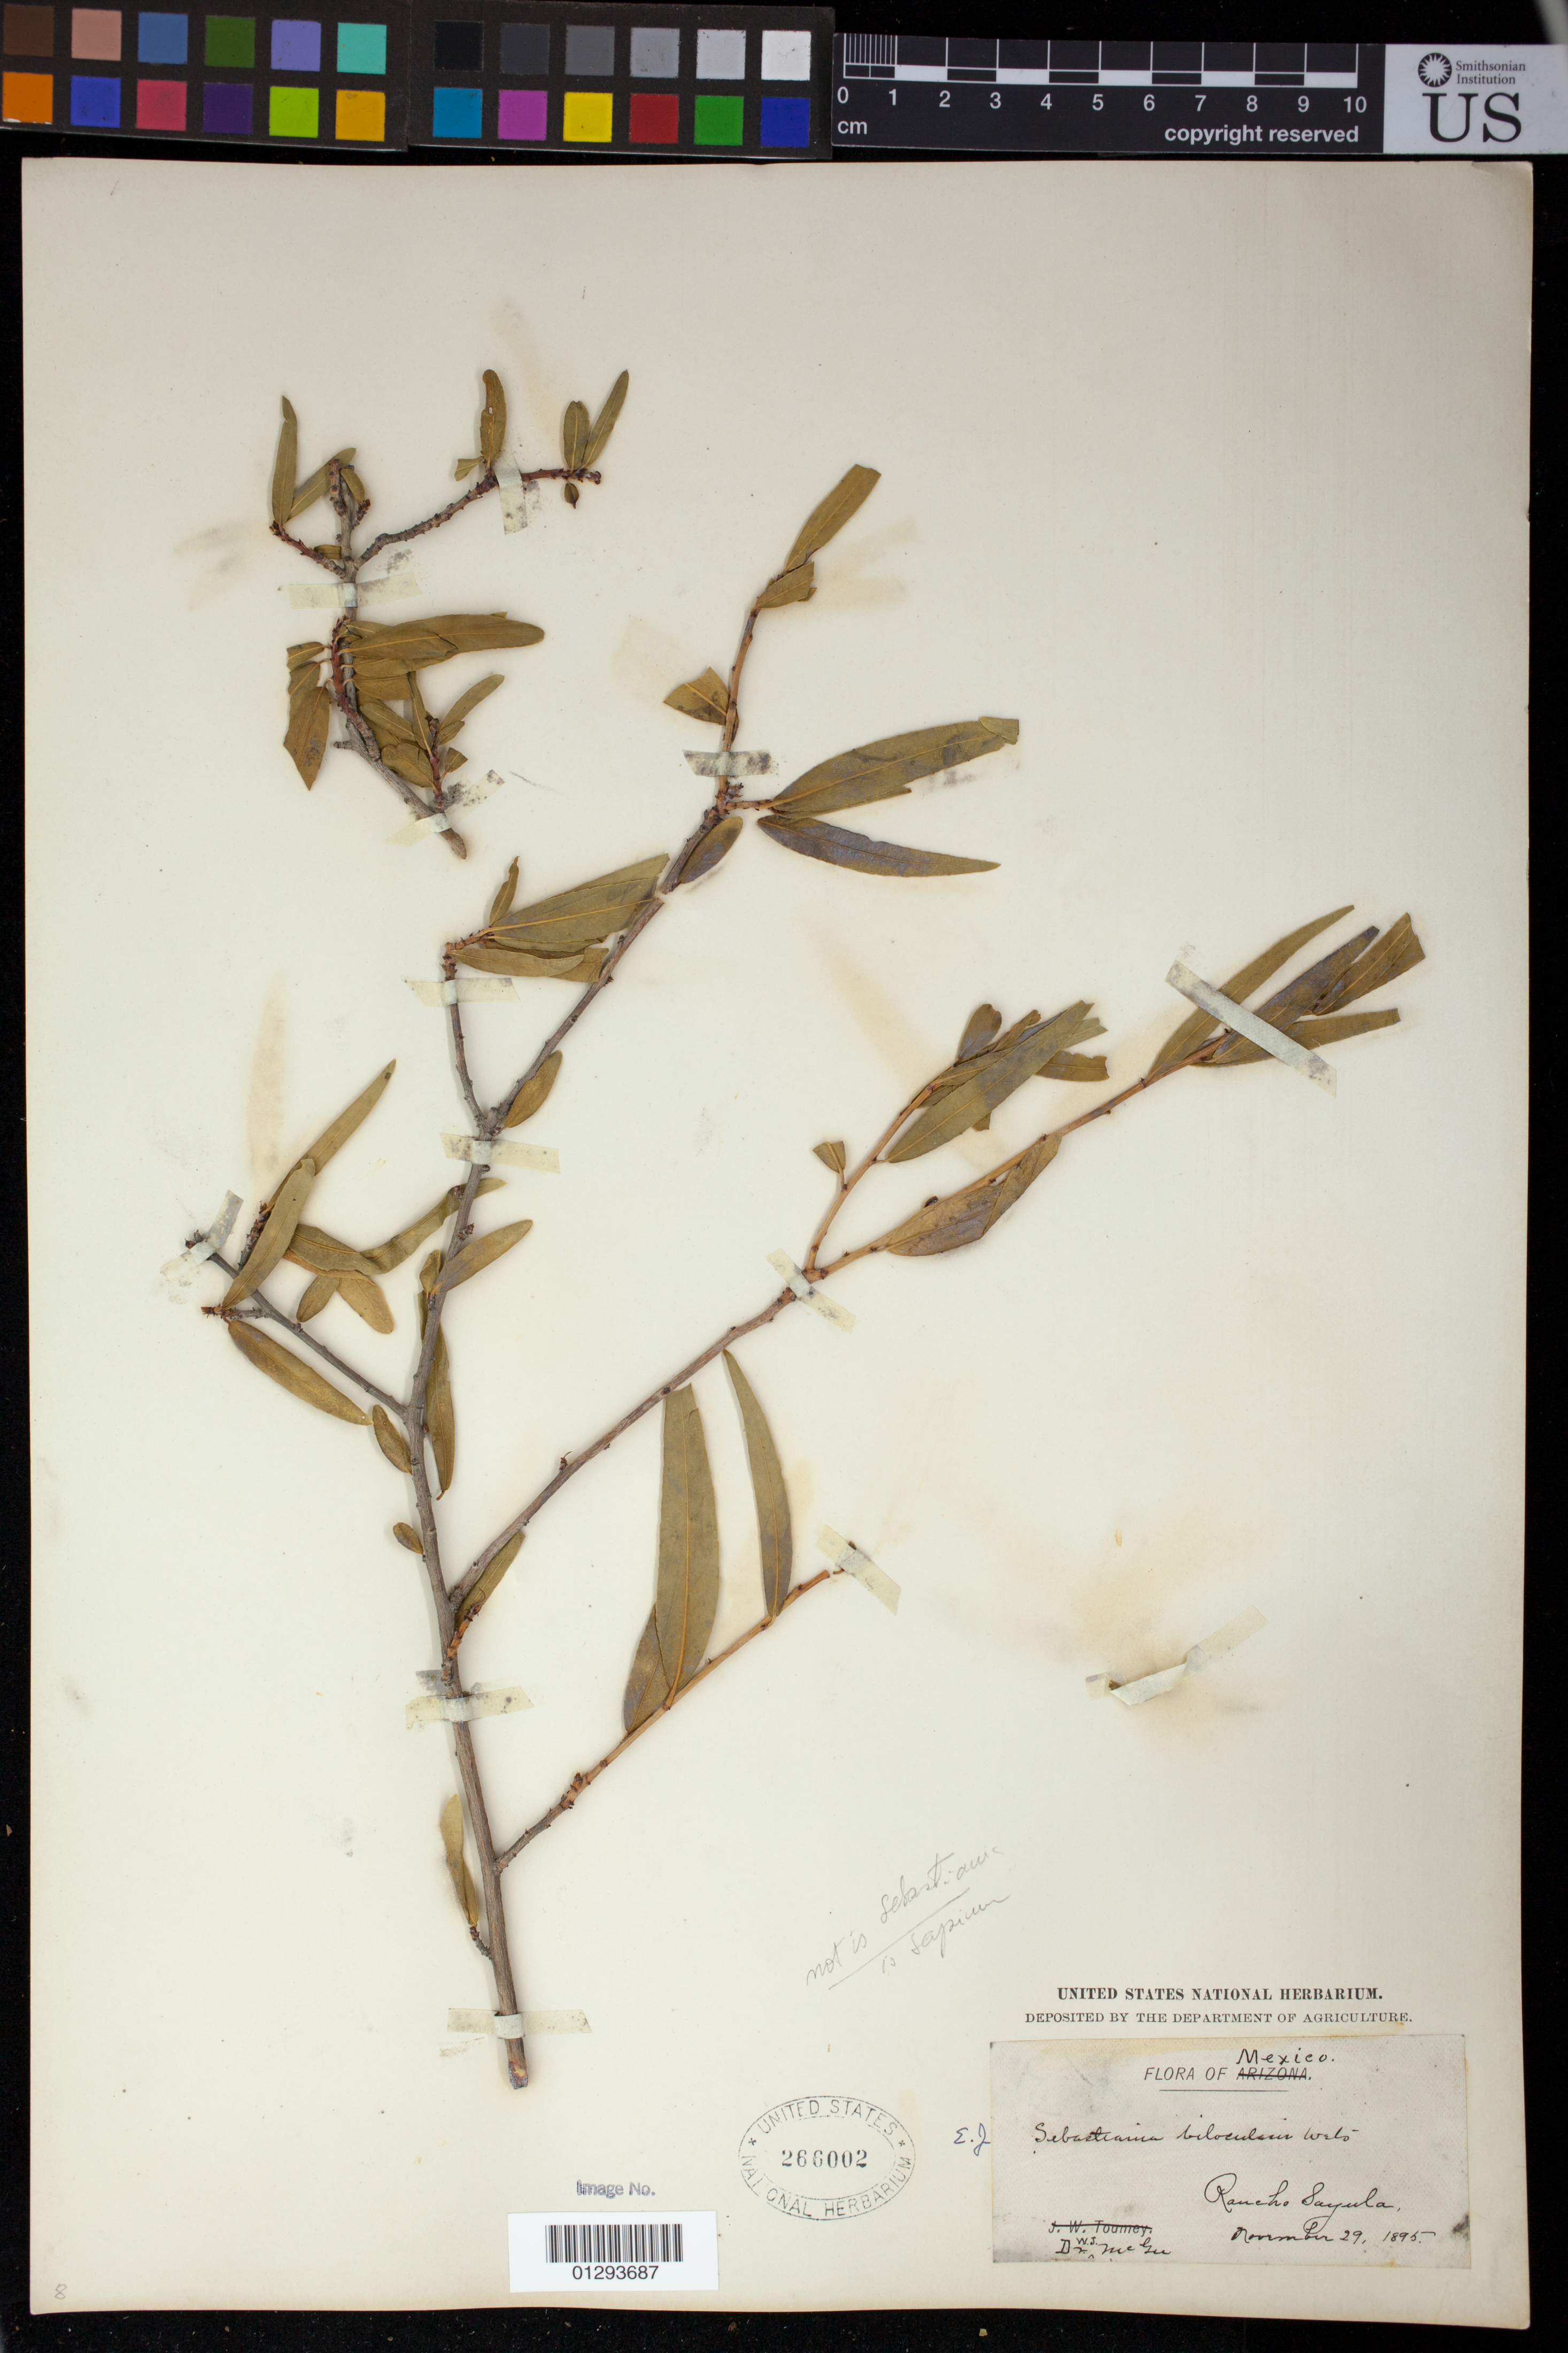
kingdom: Plantae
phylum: Tracheophyta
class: Magnoliopsida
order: Malpighiales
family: Euphorbiaceae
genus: Sebastiania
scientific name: Sebastiania bilocularis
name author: S. Watson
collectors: W. Mcgee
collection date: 1895-11-29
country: Mexico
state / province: Sonora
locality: Rancho Sayula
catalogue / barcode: US 266002